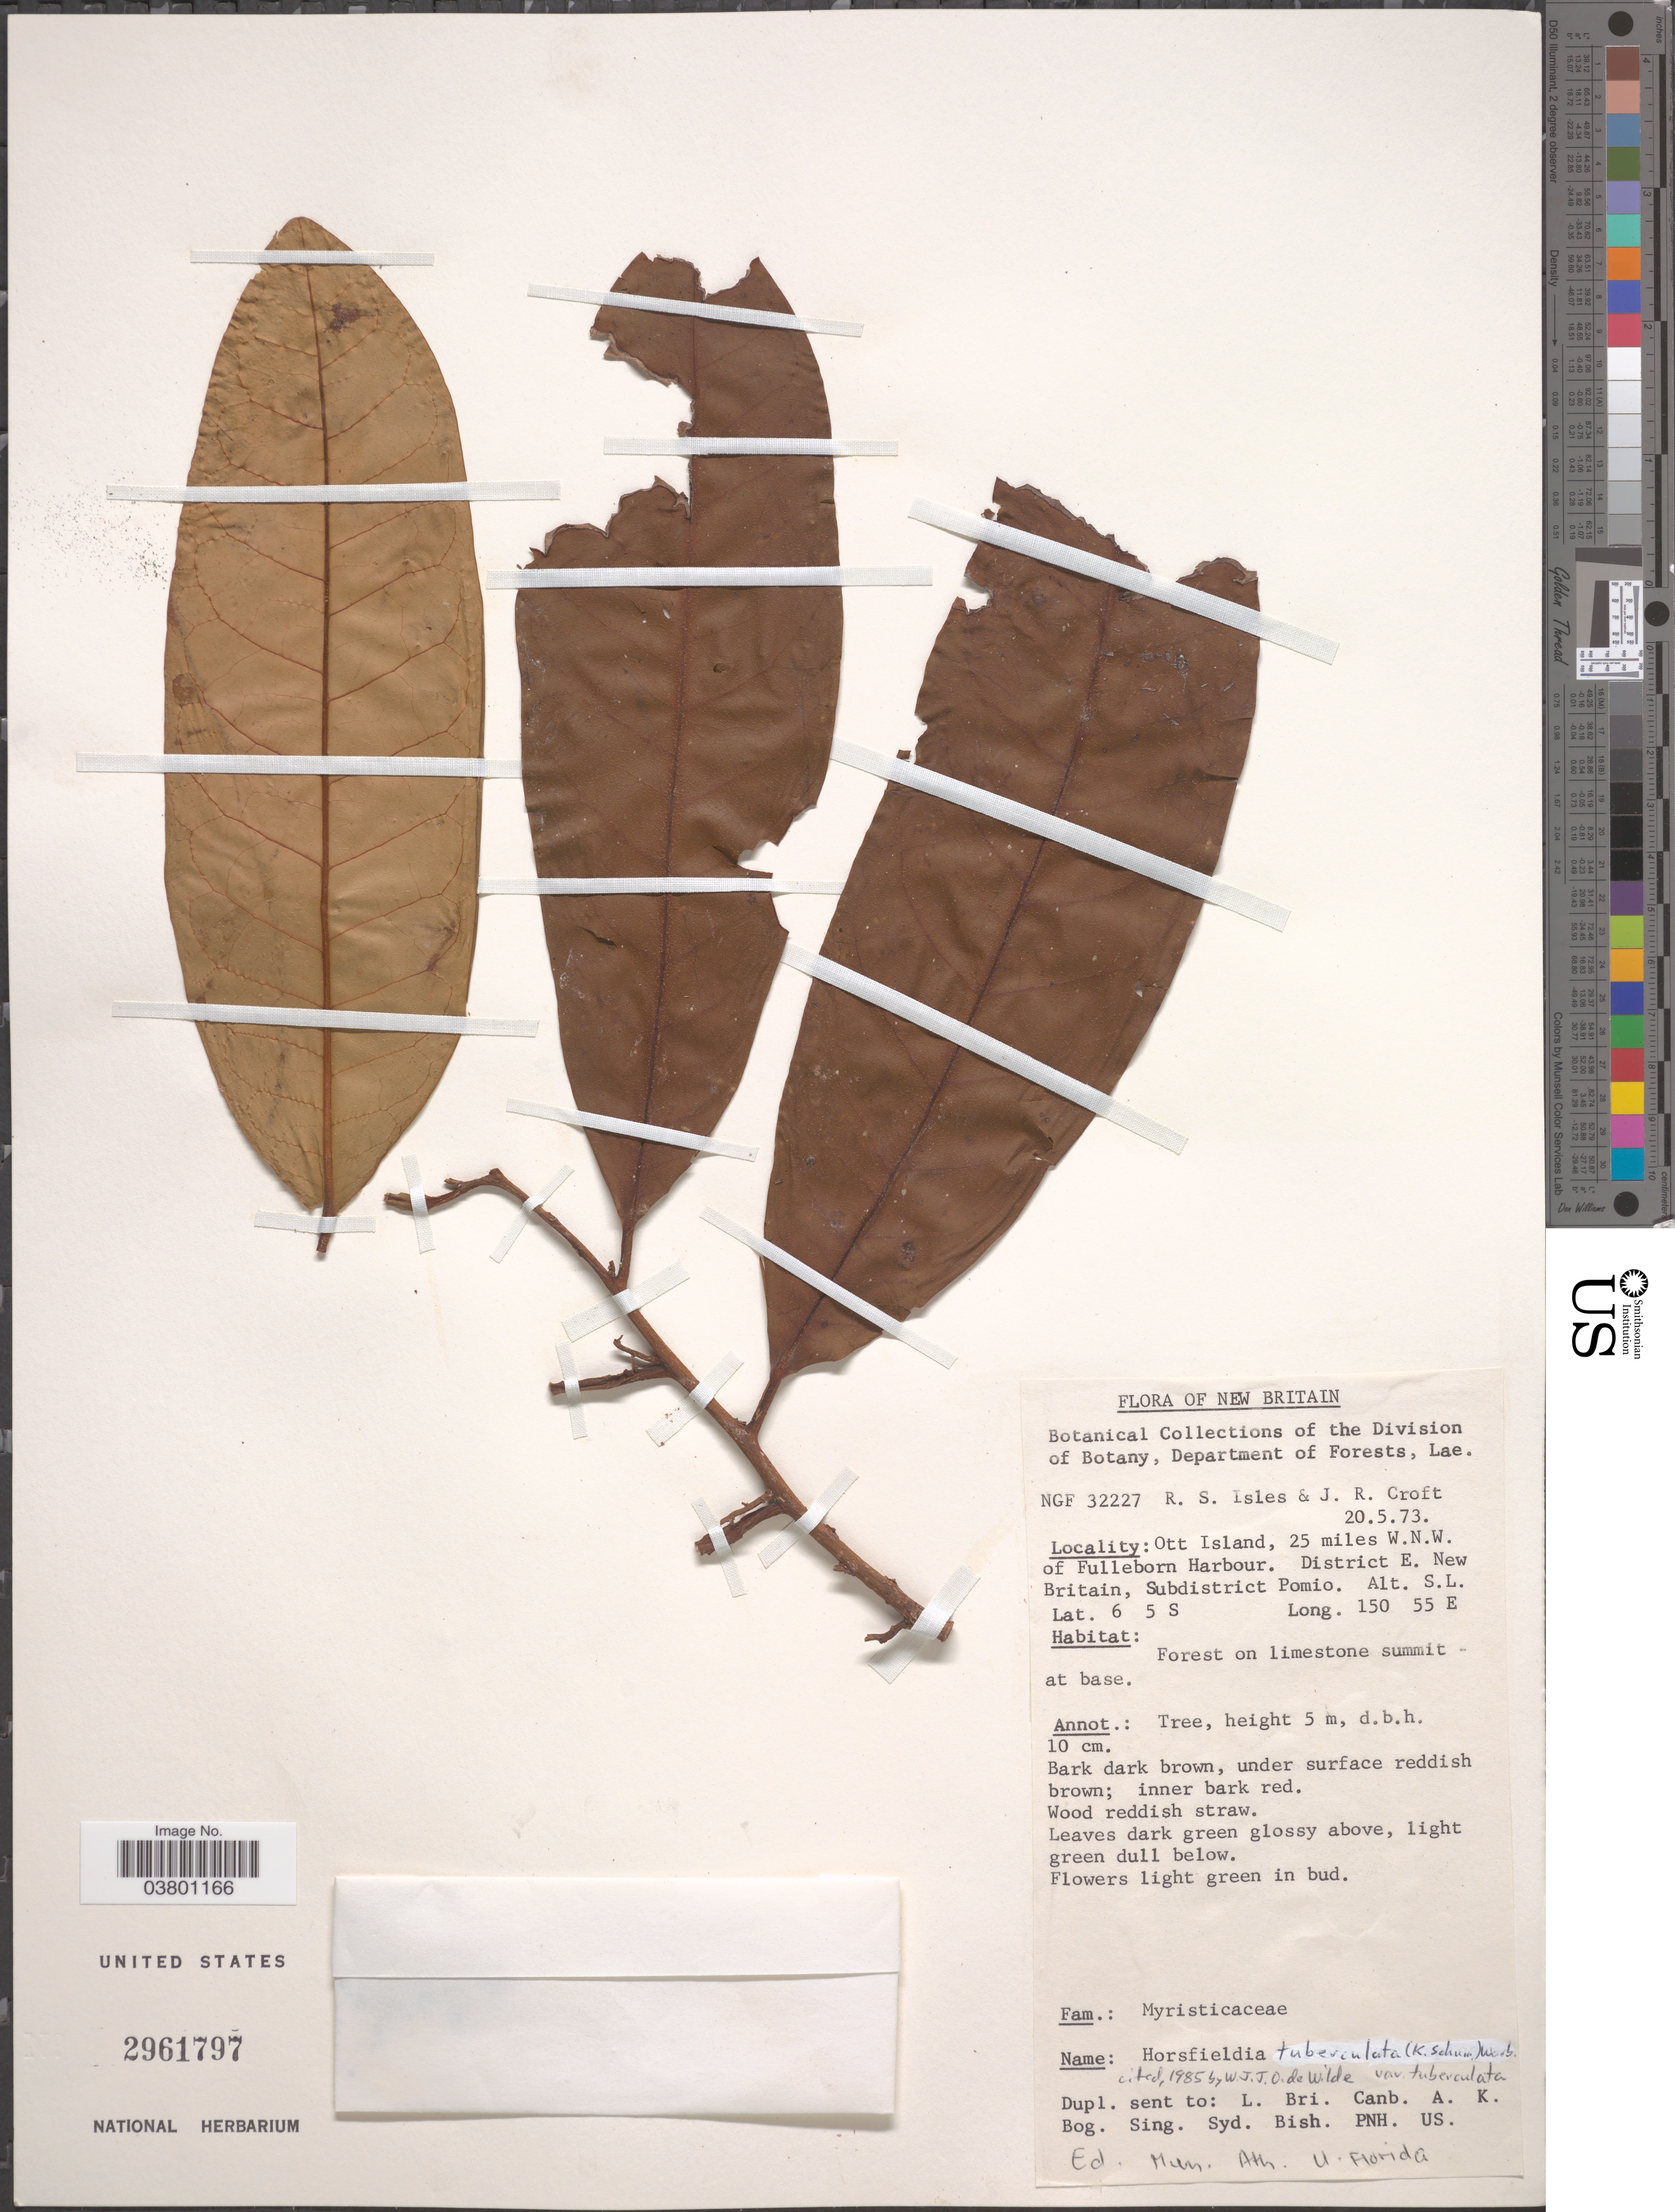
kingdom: Plantae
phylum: Tracheophyta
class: Magnoliopsida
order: Magnoliales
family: Myristicaceae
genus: Horsfieldia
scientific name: Horsfieldia tuberculata var. tuberculata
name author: (K. Schum.) Warb.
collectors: R. Isles & J. R. Croft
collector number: NGF 32227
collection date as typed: Transcribed d/m/y: 20/5/73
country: Papua New Guinea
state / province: East New Britain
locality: New Britain. Ott Island, 25 miles W.N.W. of Fulleborn Harbour. District E. New Britain, Subdistrict Pomio.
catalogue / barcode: US 2961797